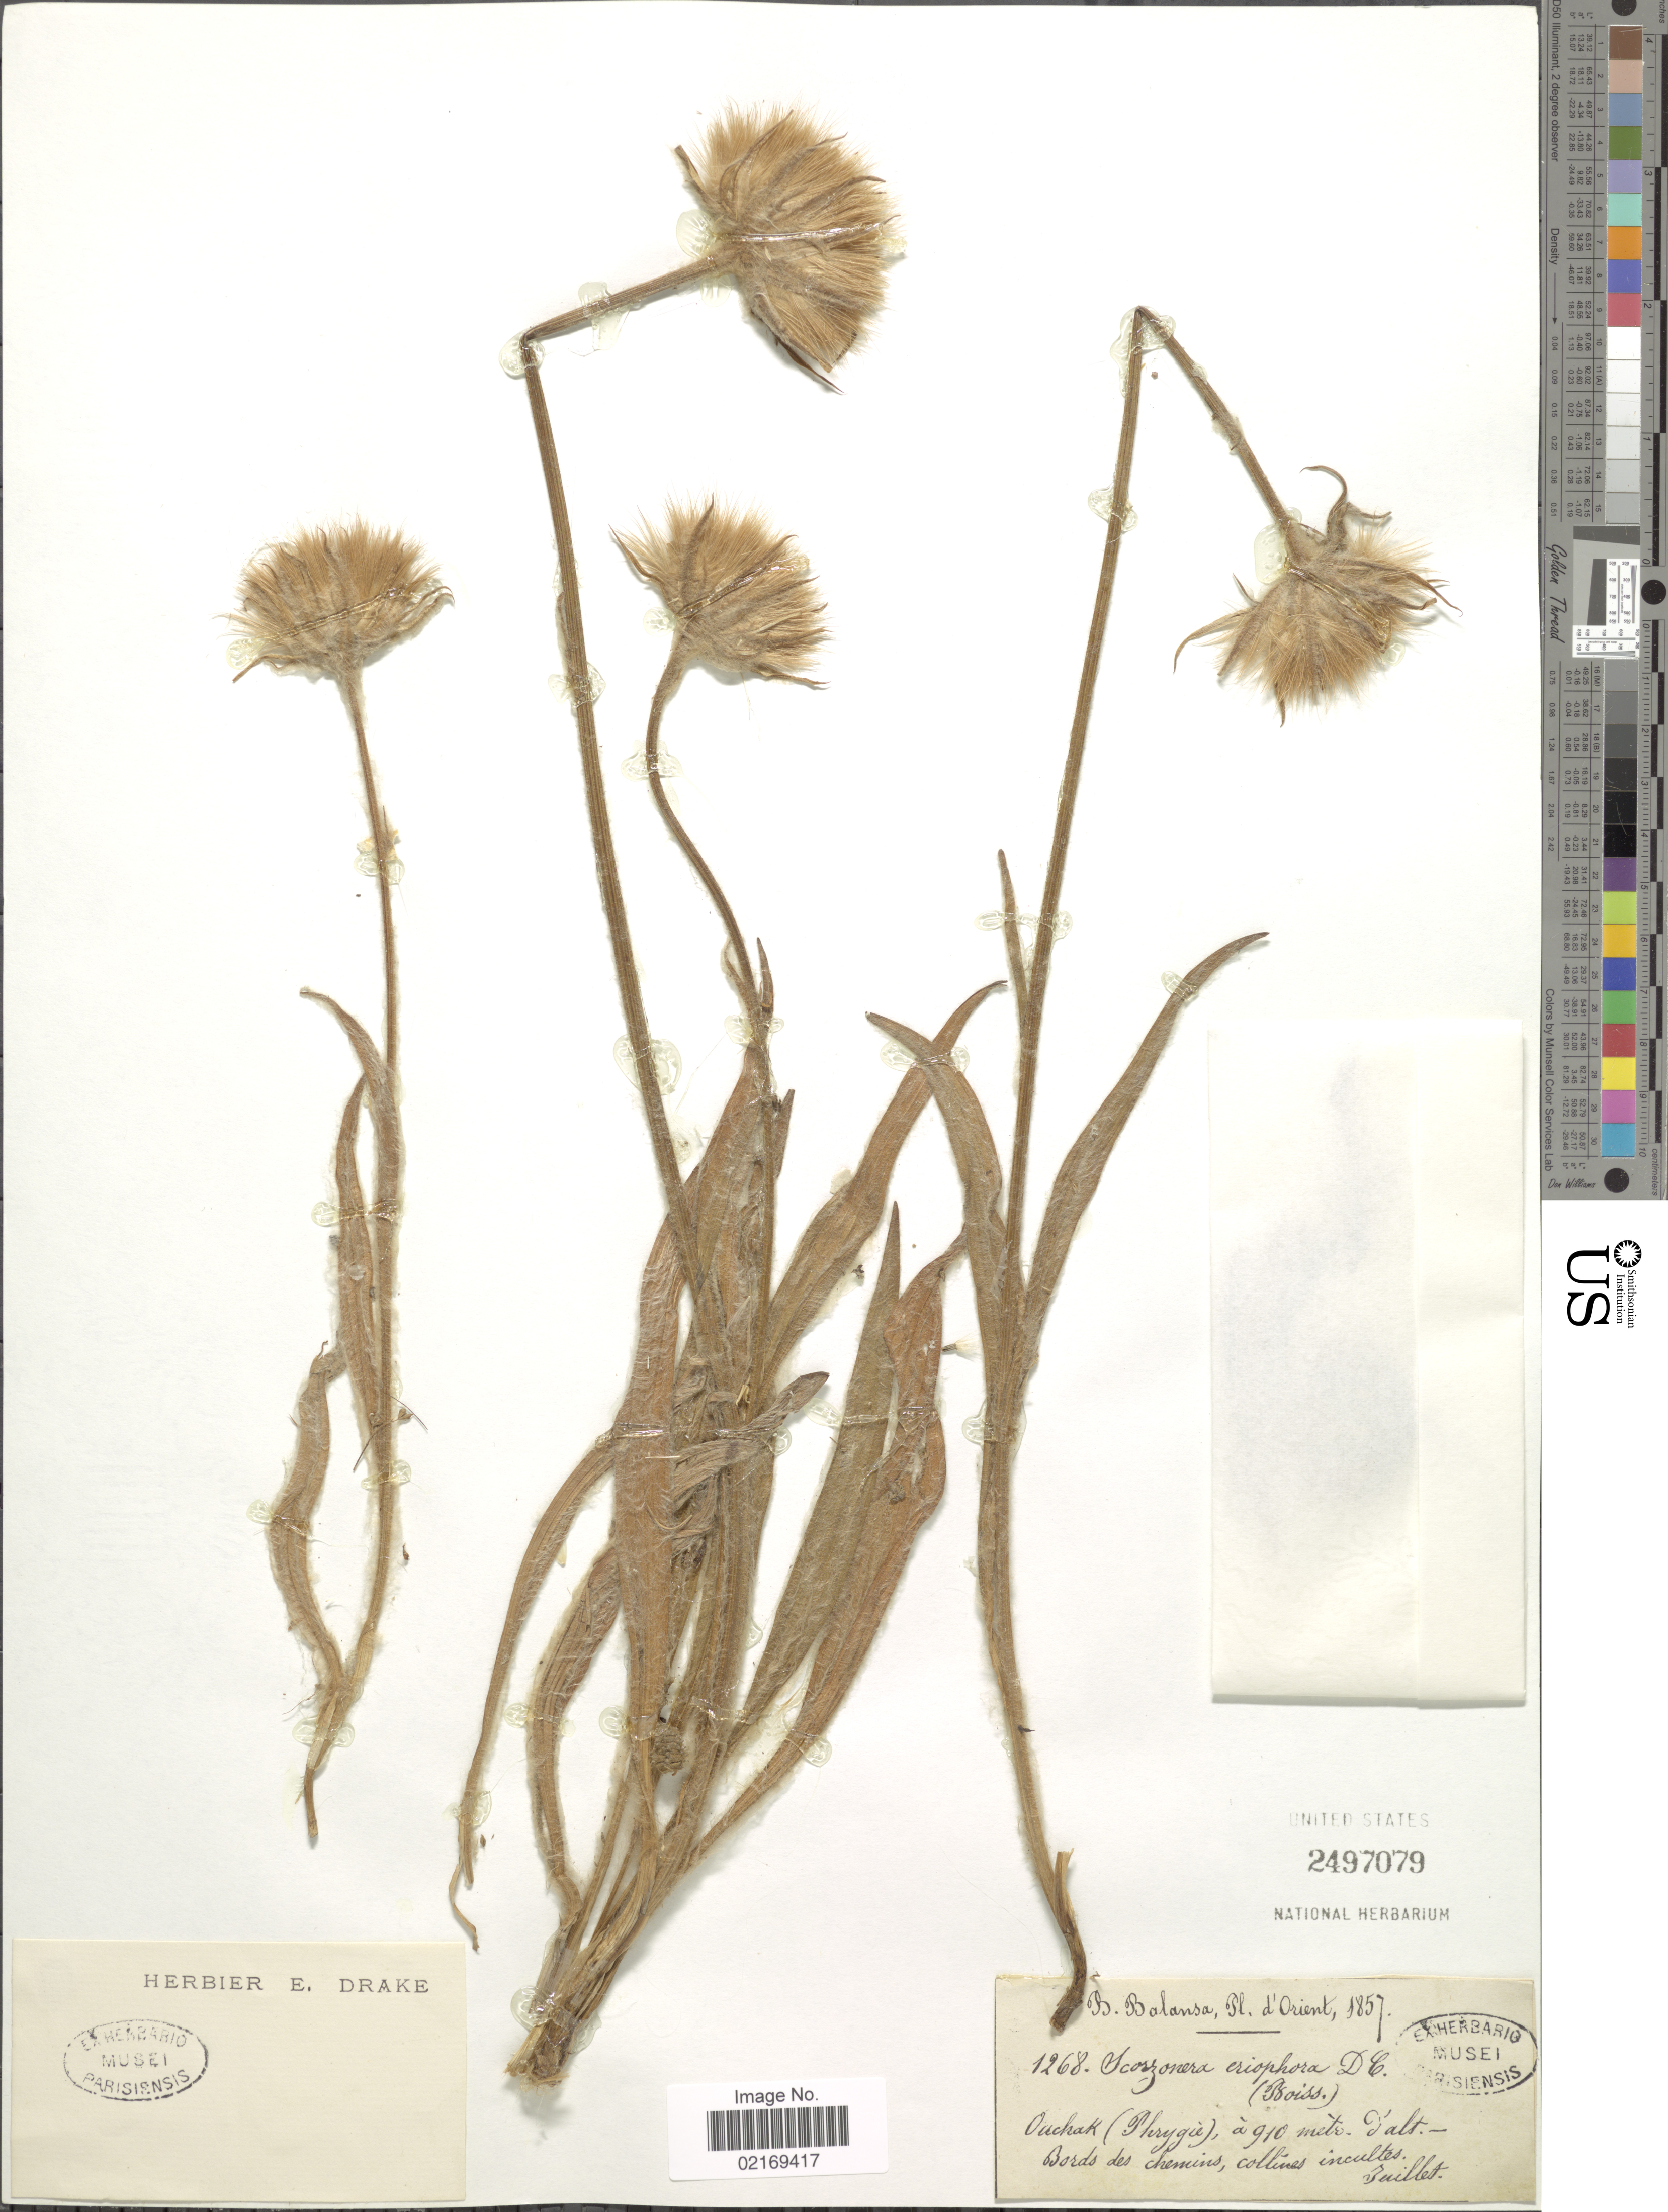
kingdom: Plantae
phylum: Tracheophyta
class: Magnoliopsida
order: Asterales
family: Asteraceae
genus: Scorzonera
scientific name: Scorzonera eriophora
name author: DC.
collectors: B. Balansa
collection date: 1857-07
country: Turkey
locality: Pl. d'Orient, Ouchak (Phrygia), bords des chemins, collines incultes. [interpreted]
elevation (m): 910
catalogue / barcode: US 2497079